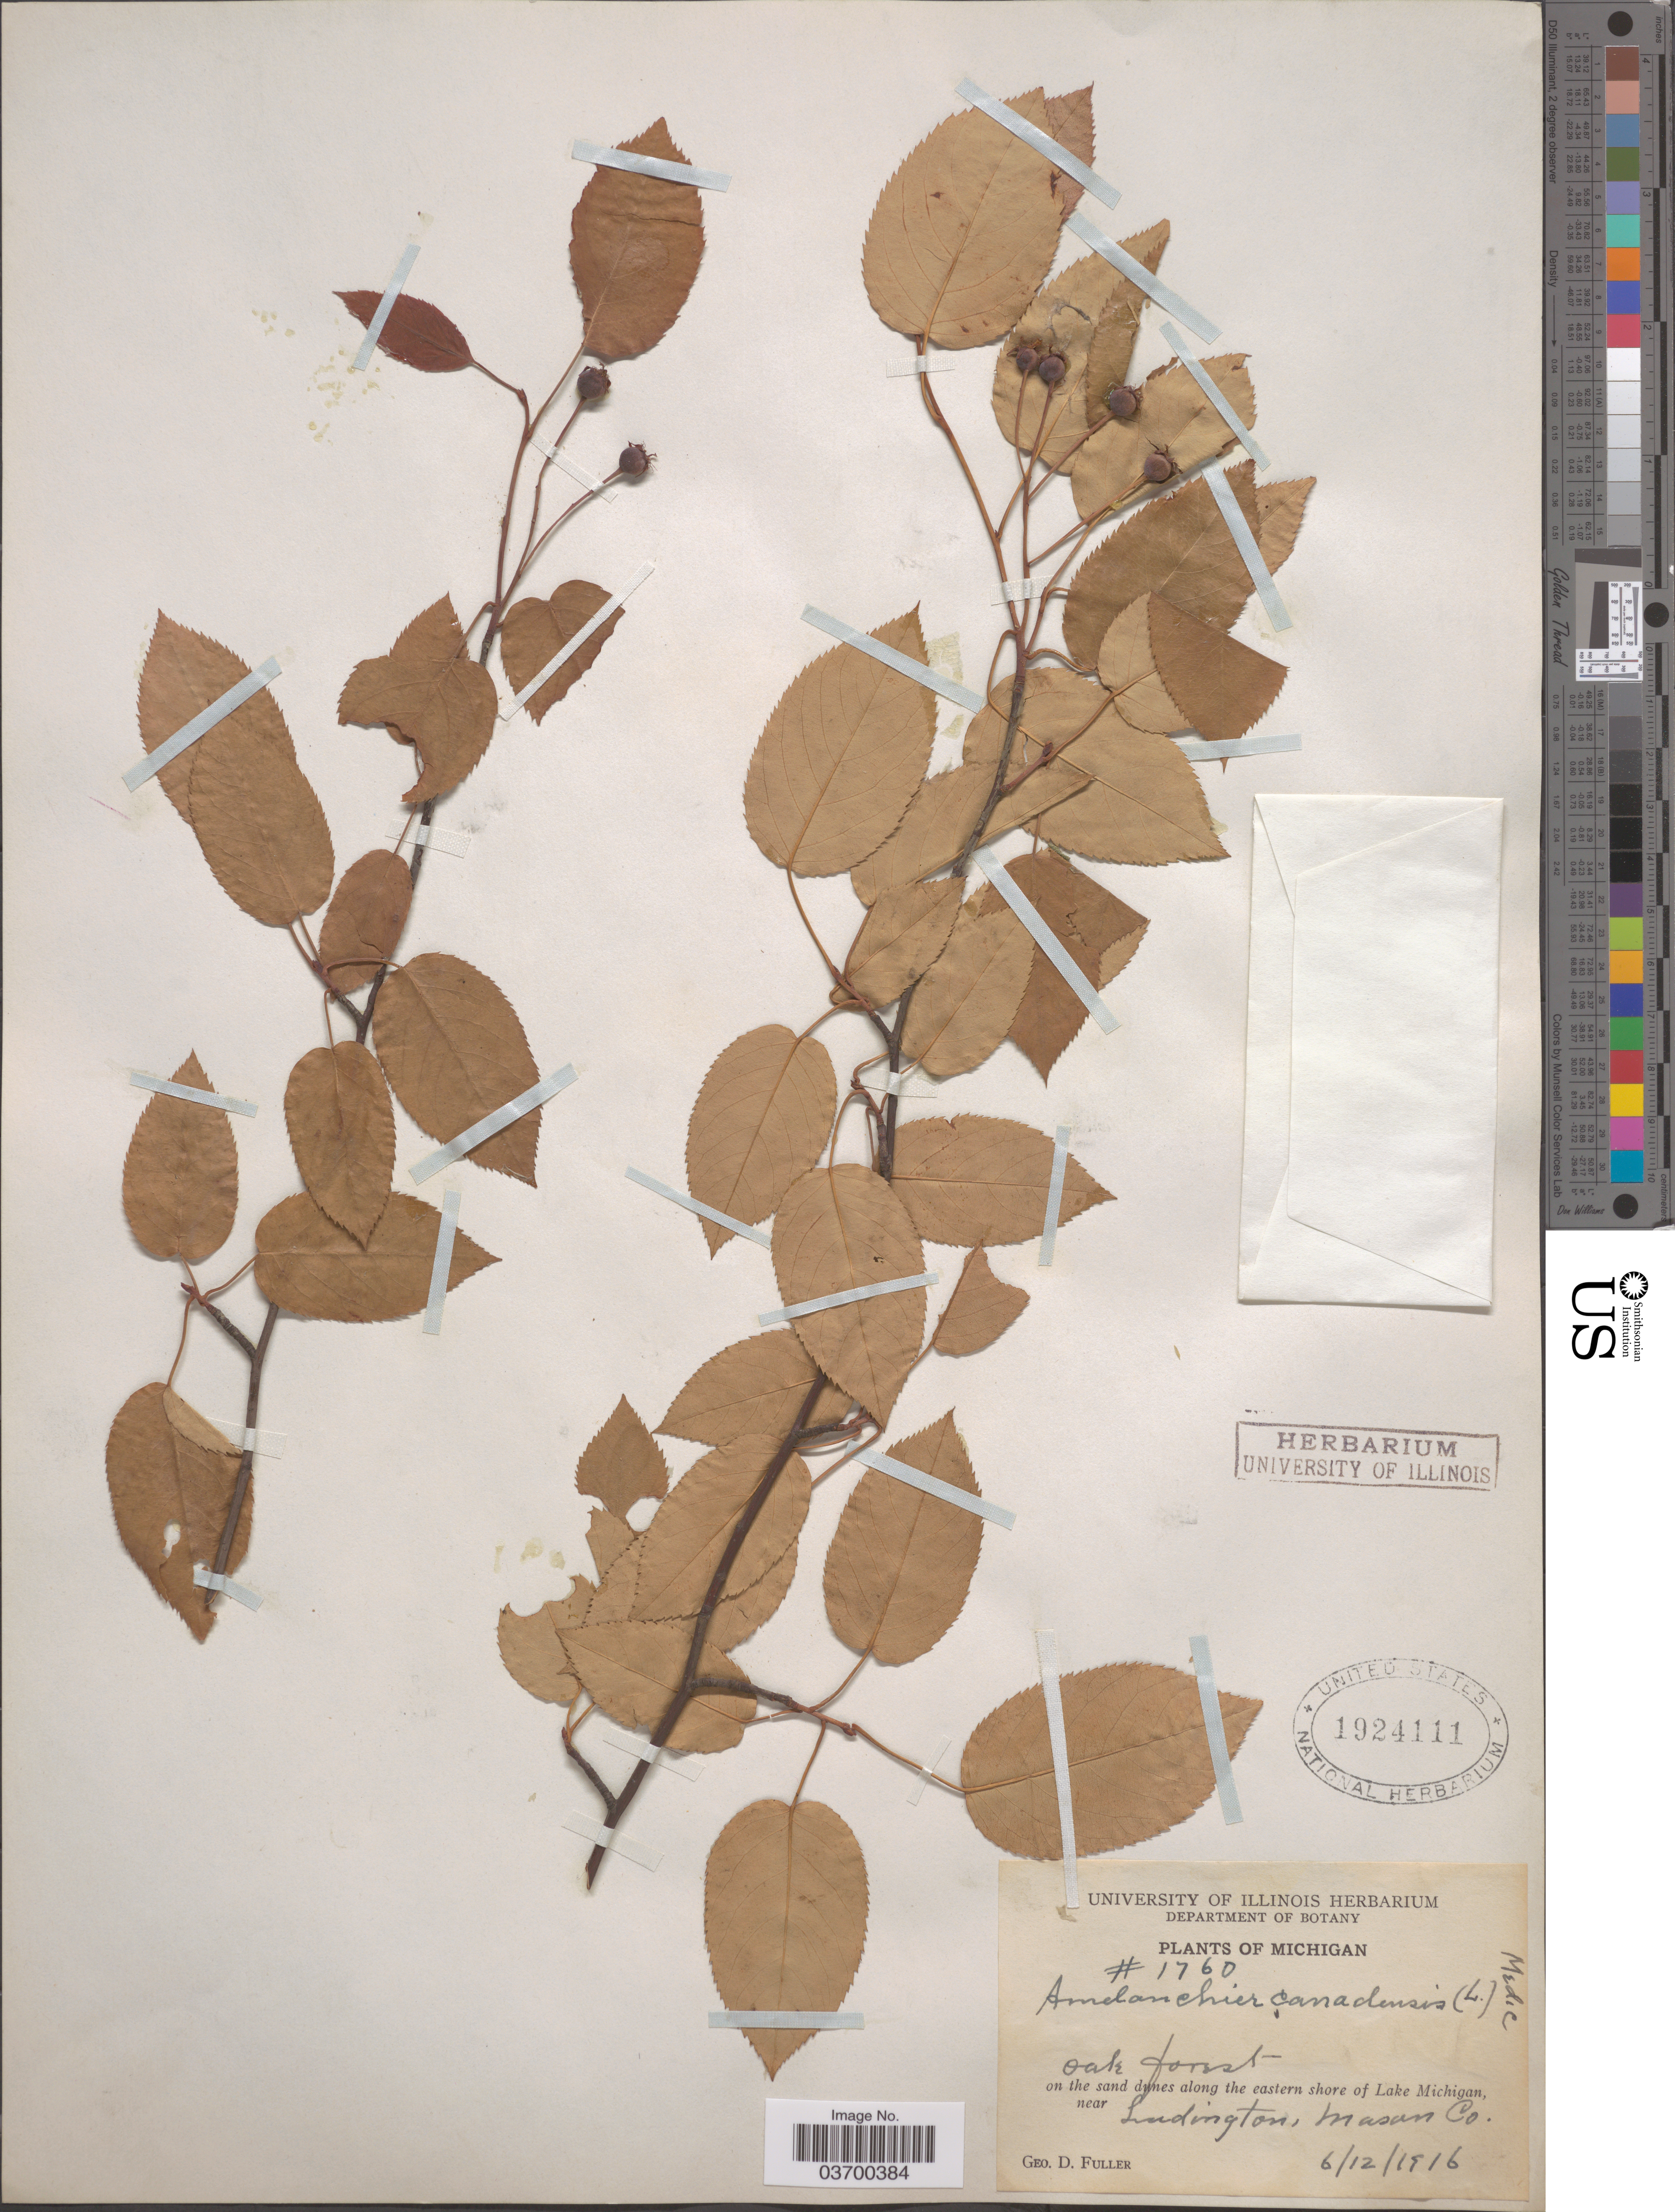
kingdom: Plantae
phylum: Tracheophyta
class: Magnoliopsida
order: Rosales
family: Rosaceae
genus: Amelanchier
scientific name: Amelanchier canadensis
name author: (L.) Medic.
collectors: G. Fuller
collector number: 1760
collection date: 1916-06-12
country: United States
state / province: Michigan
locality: Along the eastern shore of Lake Michigan near Ludington, Mason Co.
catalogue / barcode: US 1924111